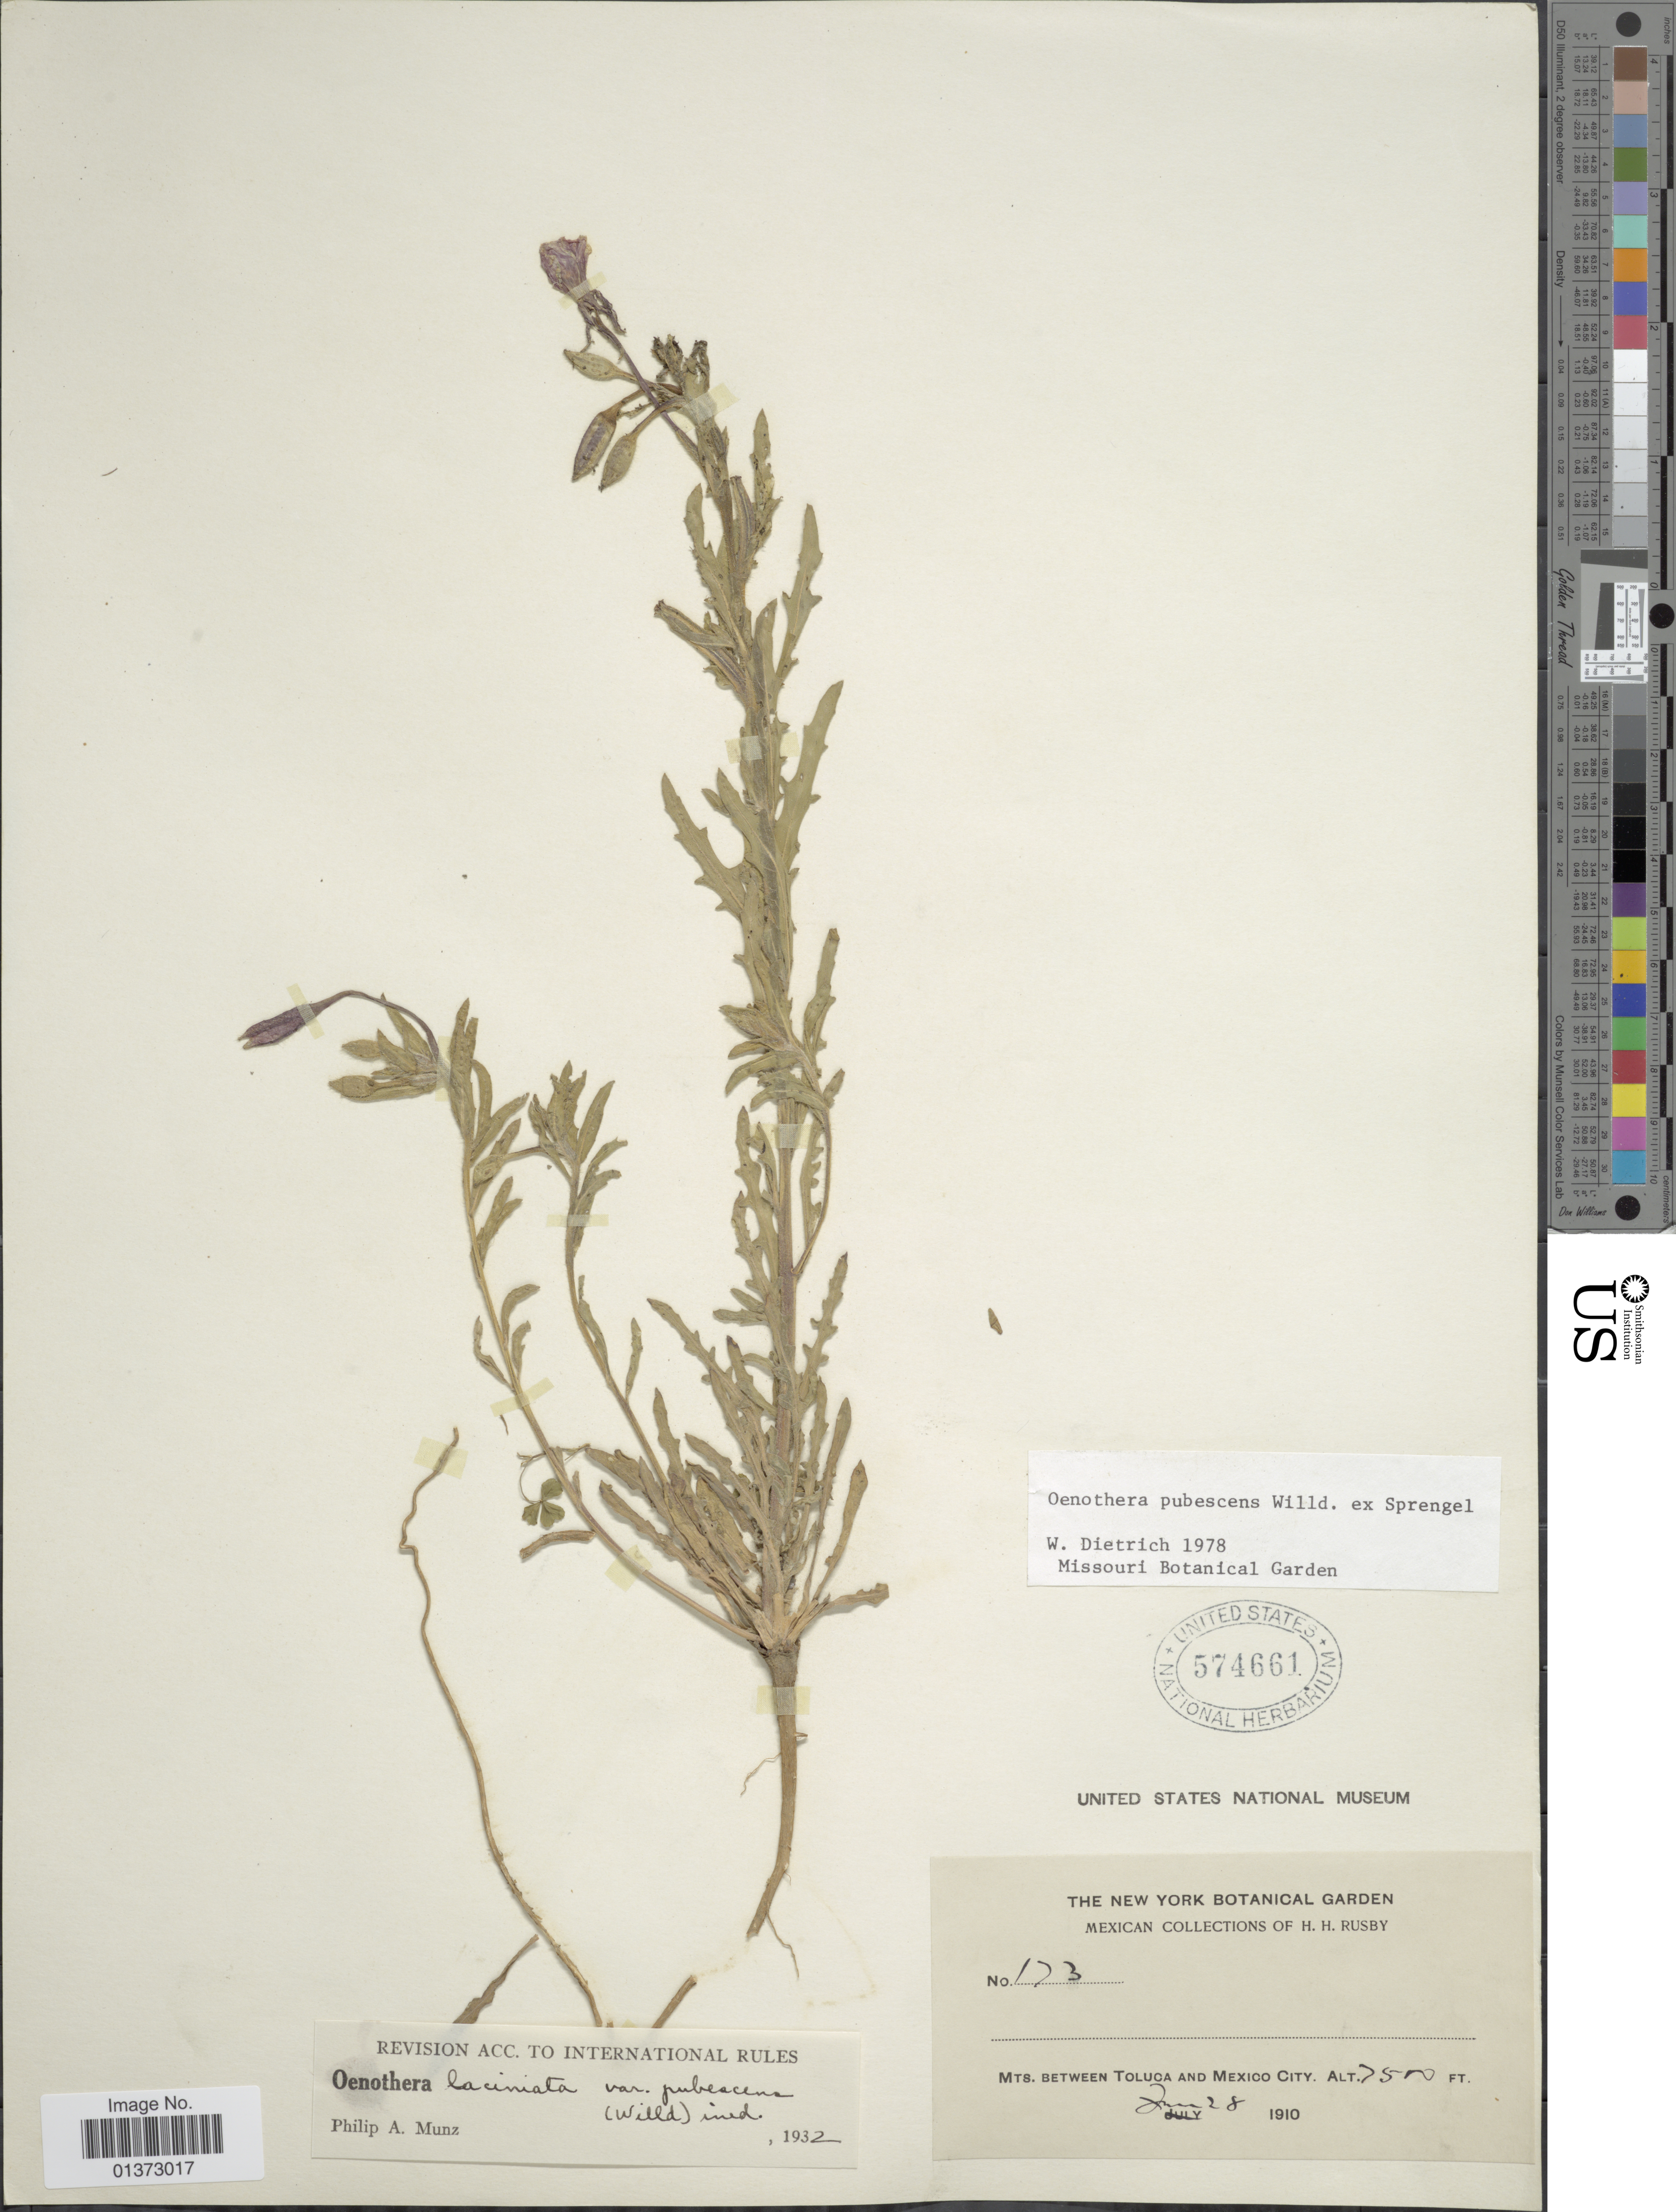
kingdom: Plantae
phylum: Tracheophyta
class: Magnoliopsida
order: Myrtales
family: Onagraceae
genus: Oenothera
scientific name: Oenothera pubescens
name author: Willd. ex Spreng.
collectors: H. H. Rusby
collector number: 173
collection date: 1910-06-28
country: Mexico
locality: Mts. between Toluca and Mexico City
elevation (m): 2286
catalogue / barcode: US 574661